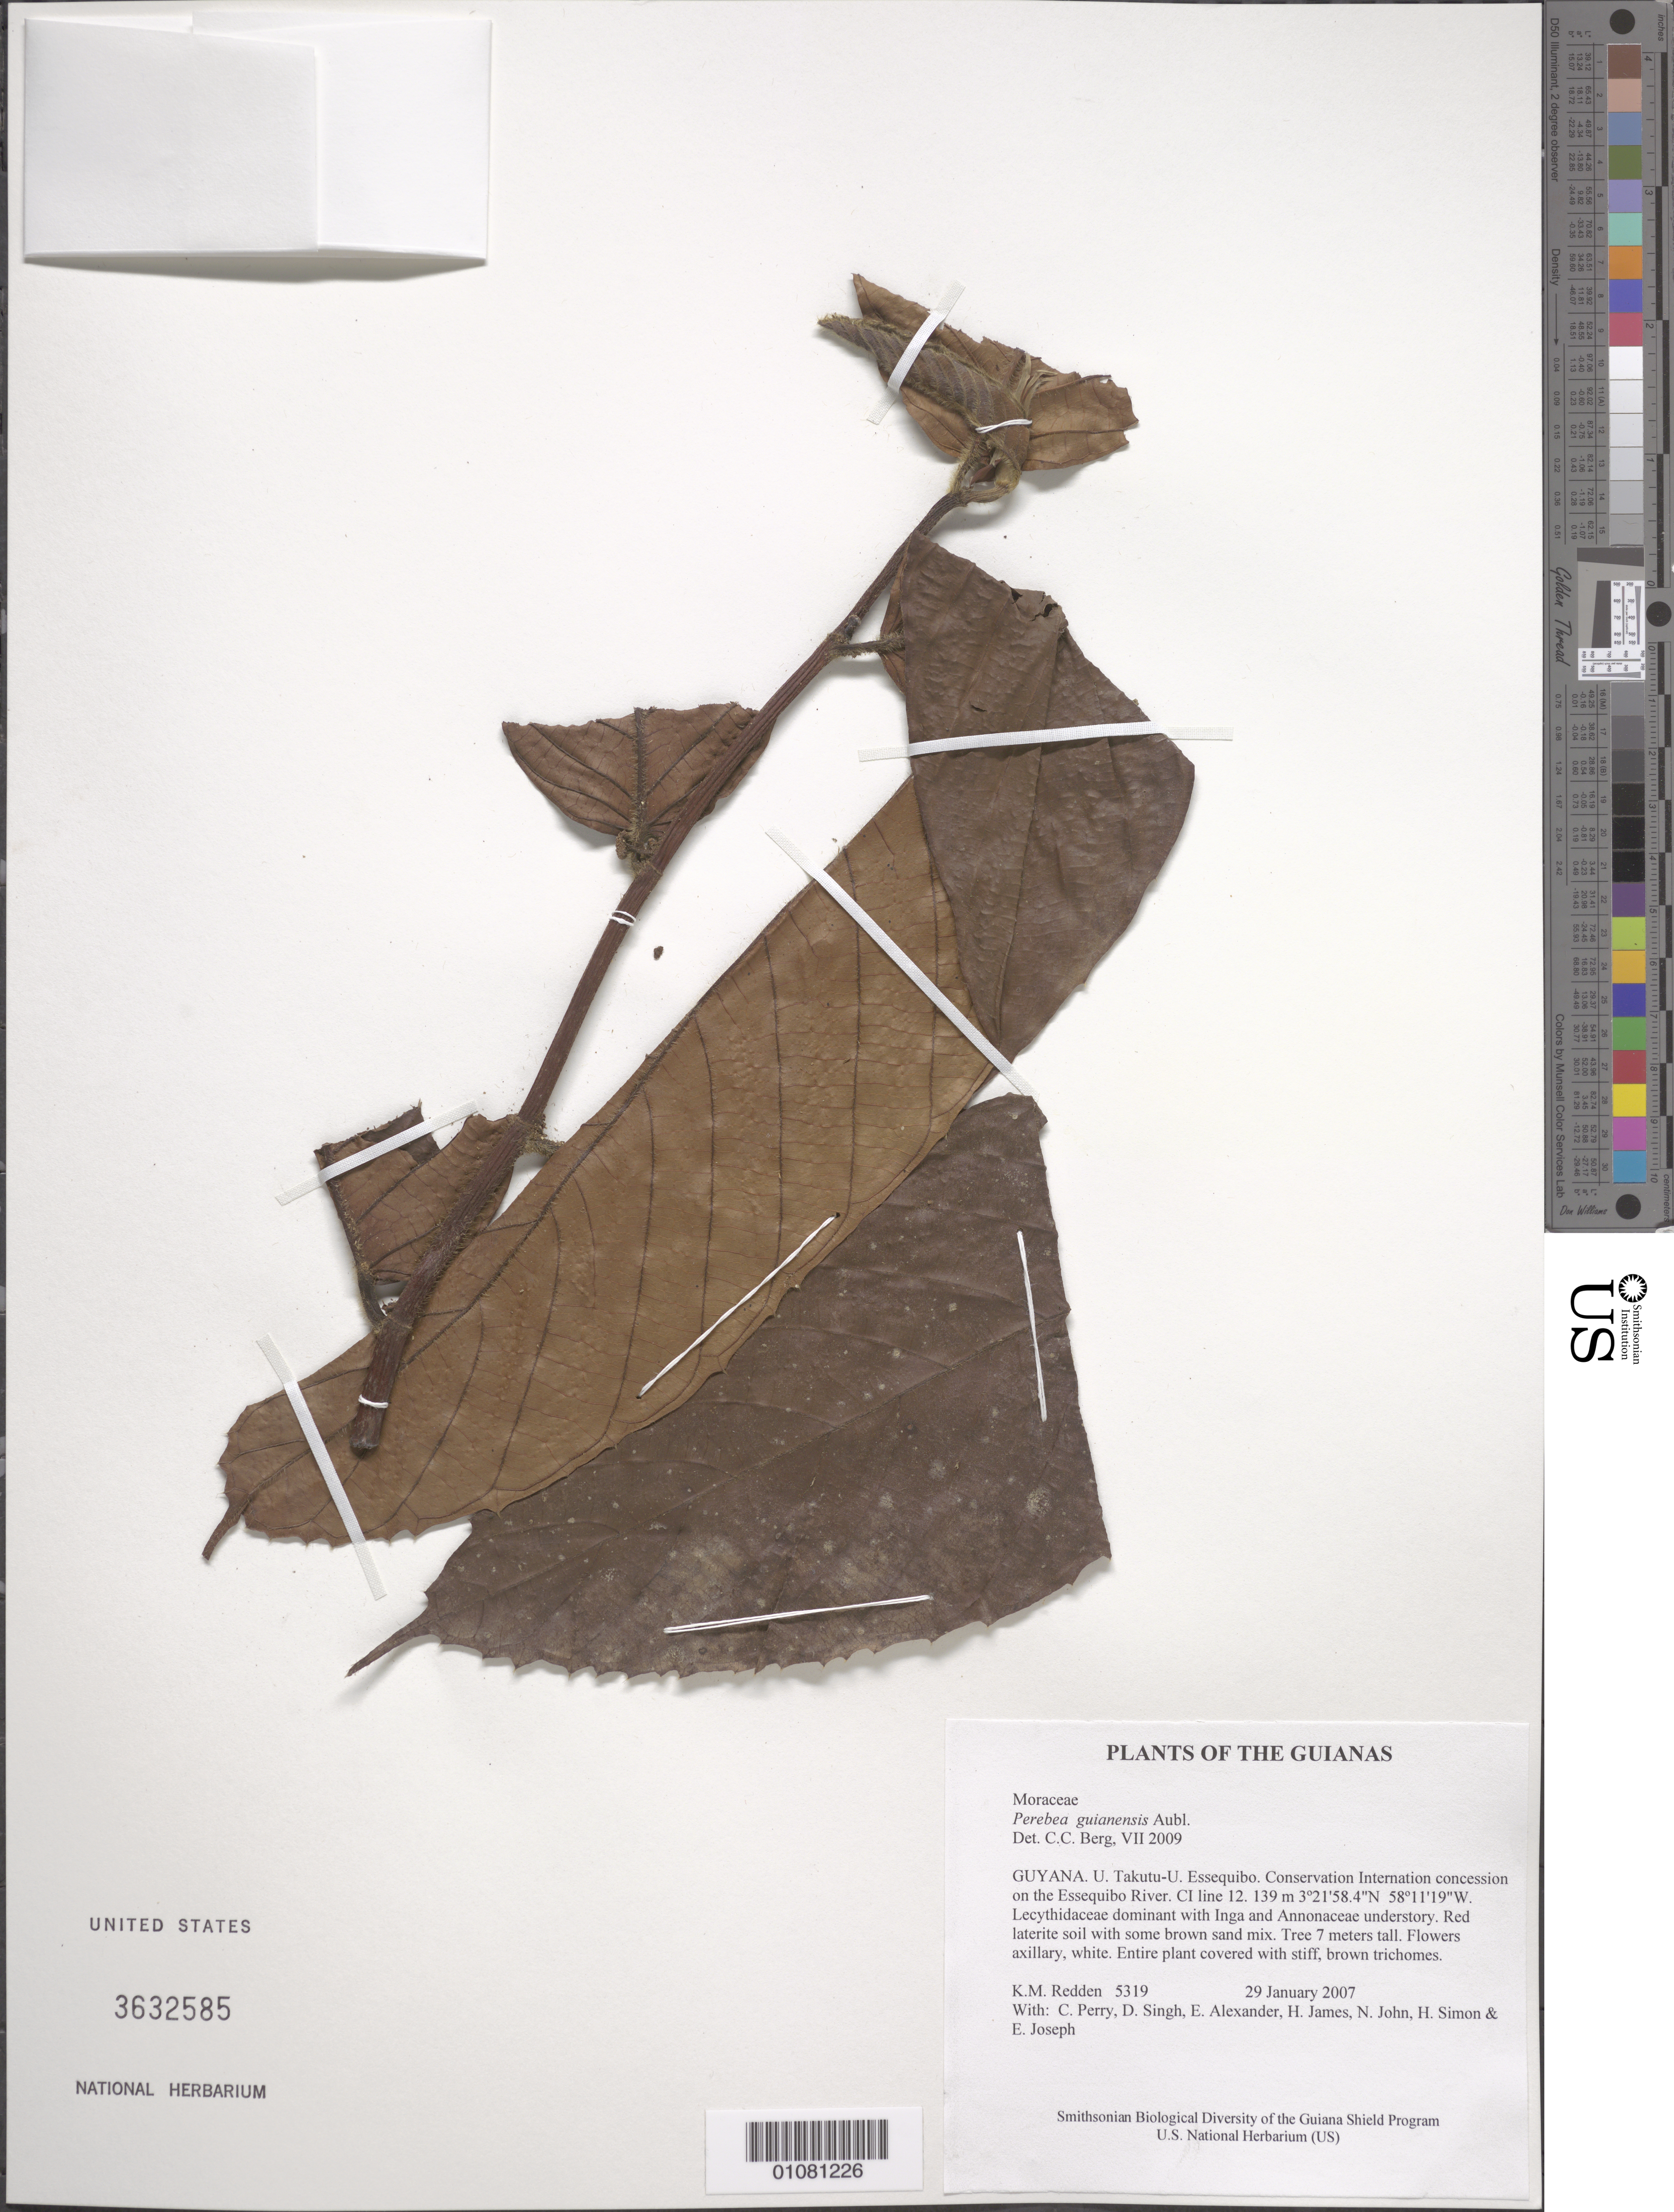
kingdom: Plantae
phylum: Tracheophyta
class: Magnoliopsida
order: Rosales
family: Moraceae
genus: Perebea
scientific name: Perebea guianensis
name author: Aubl.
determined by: Berg, C. C.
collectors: K. M. Redden, C. Perry, D. Singh, E. Alexander, H. James, N. John, H. Simon & E. Joseph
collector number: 5319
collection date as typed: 29 January 2007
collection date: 2007-01-29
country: Guyana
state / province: U. Takutu-U. Essequibo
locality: Conservation International concession on the Essequibo River. CI line 12.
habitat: Lecythidaceae dominant with Inga and Annonaceae understory. Red laterite soil with some brown sand mix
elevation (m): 139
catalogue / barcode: US 3632585